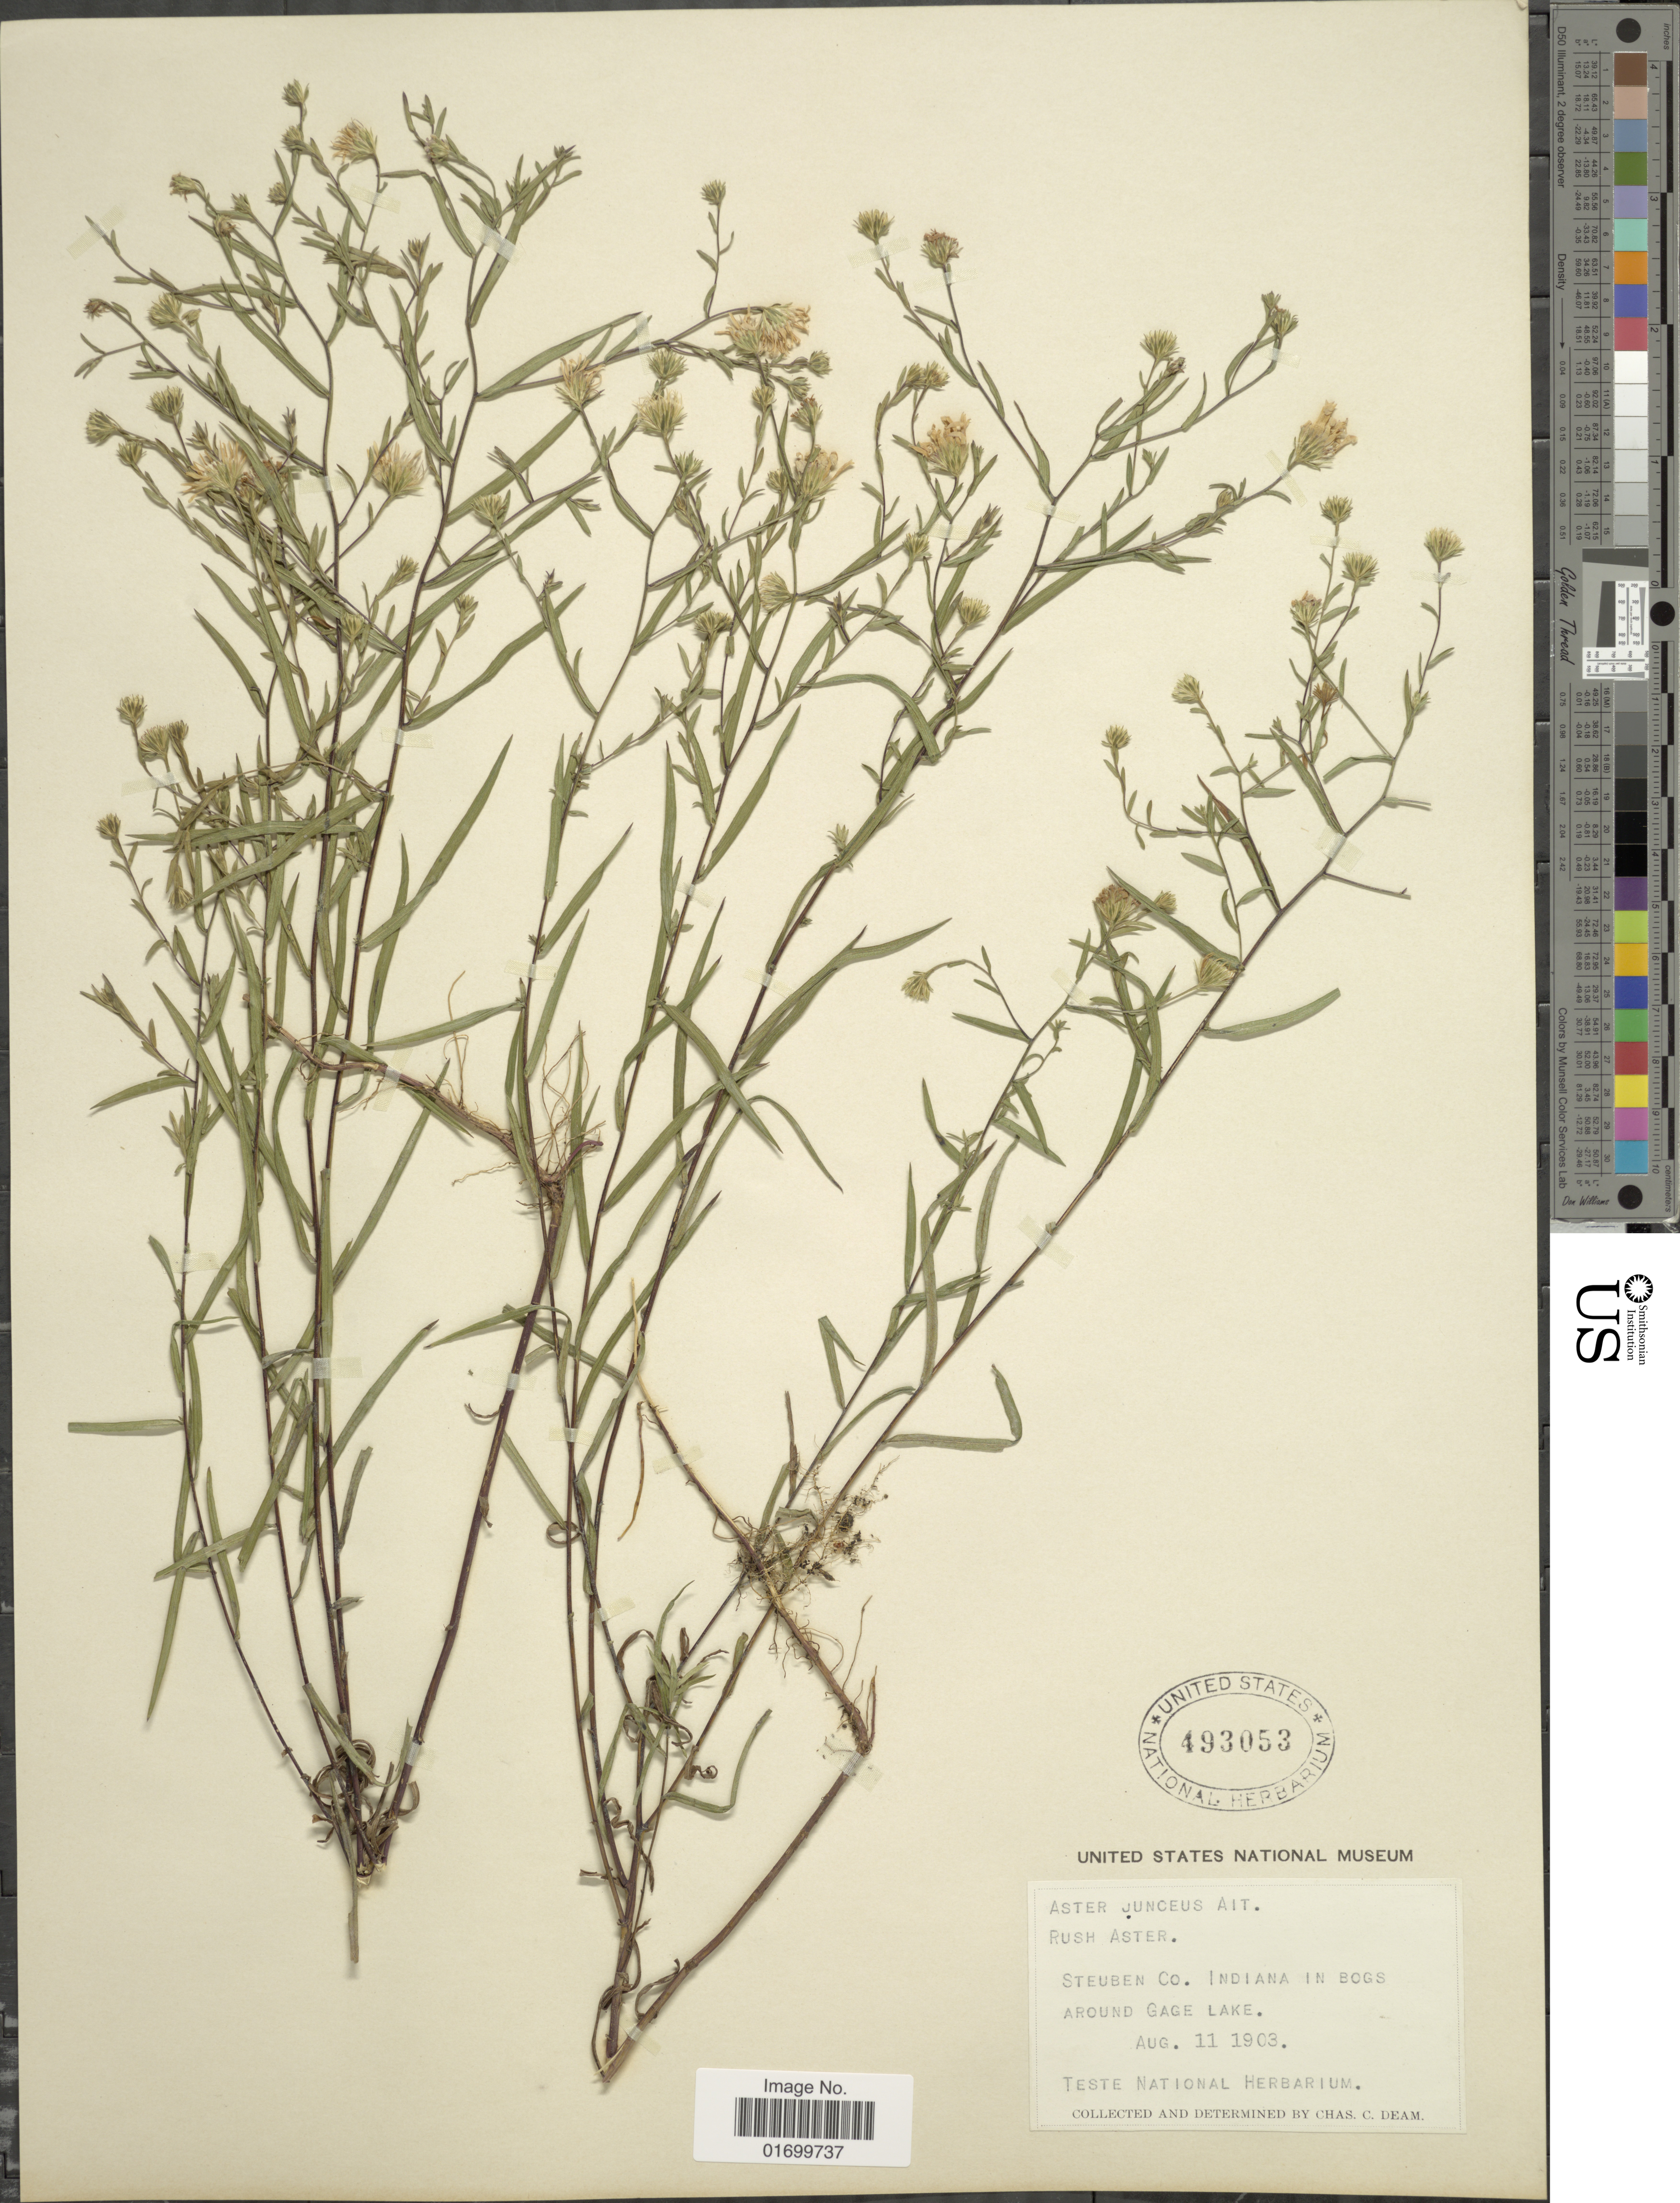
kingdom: Plantae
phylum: Tracheophyta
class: Magnoliopsida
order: Asterales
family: Asteraceae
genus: Symphyotrichum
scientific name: Symphyotrichum boreale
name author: (Torr. & A. Gray) Á. Löve & D. Löve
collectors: C. C. Deam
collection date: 1903-08-11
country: United States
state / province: Indiana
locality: Steuben Co. Indiana in Bigs around Gage Lake.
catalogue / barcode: US 493053